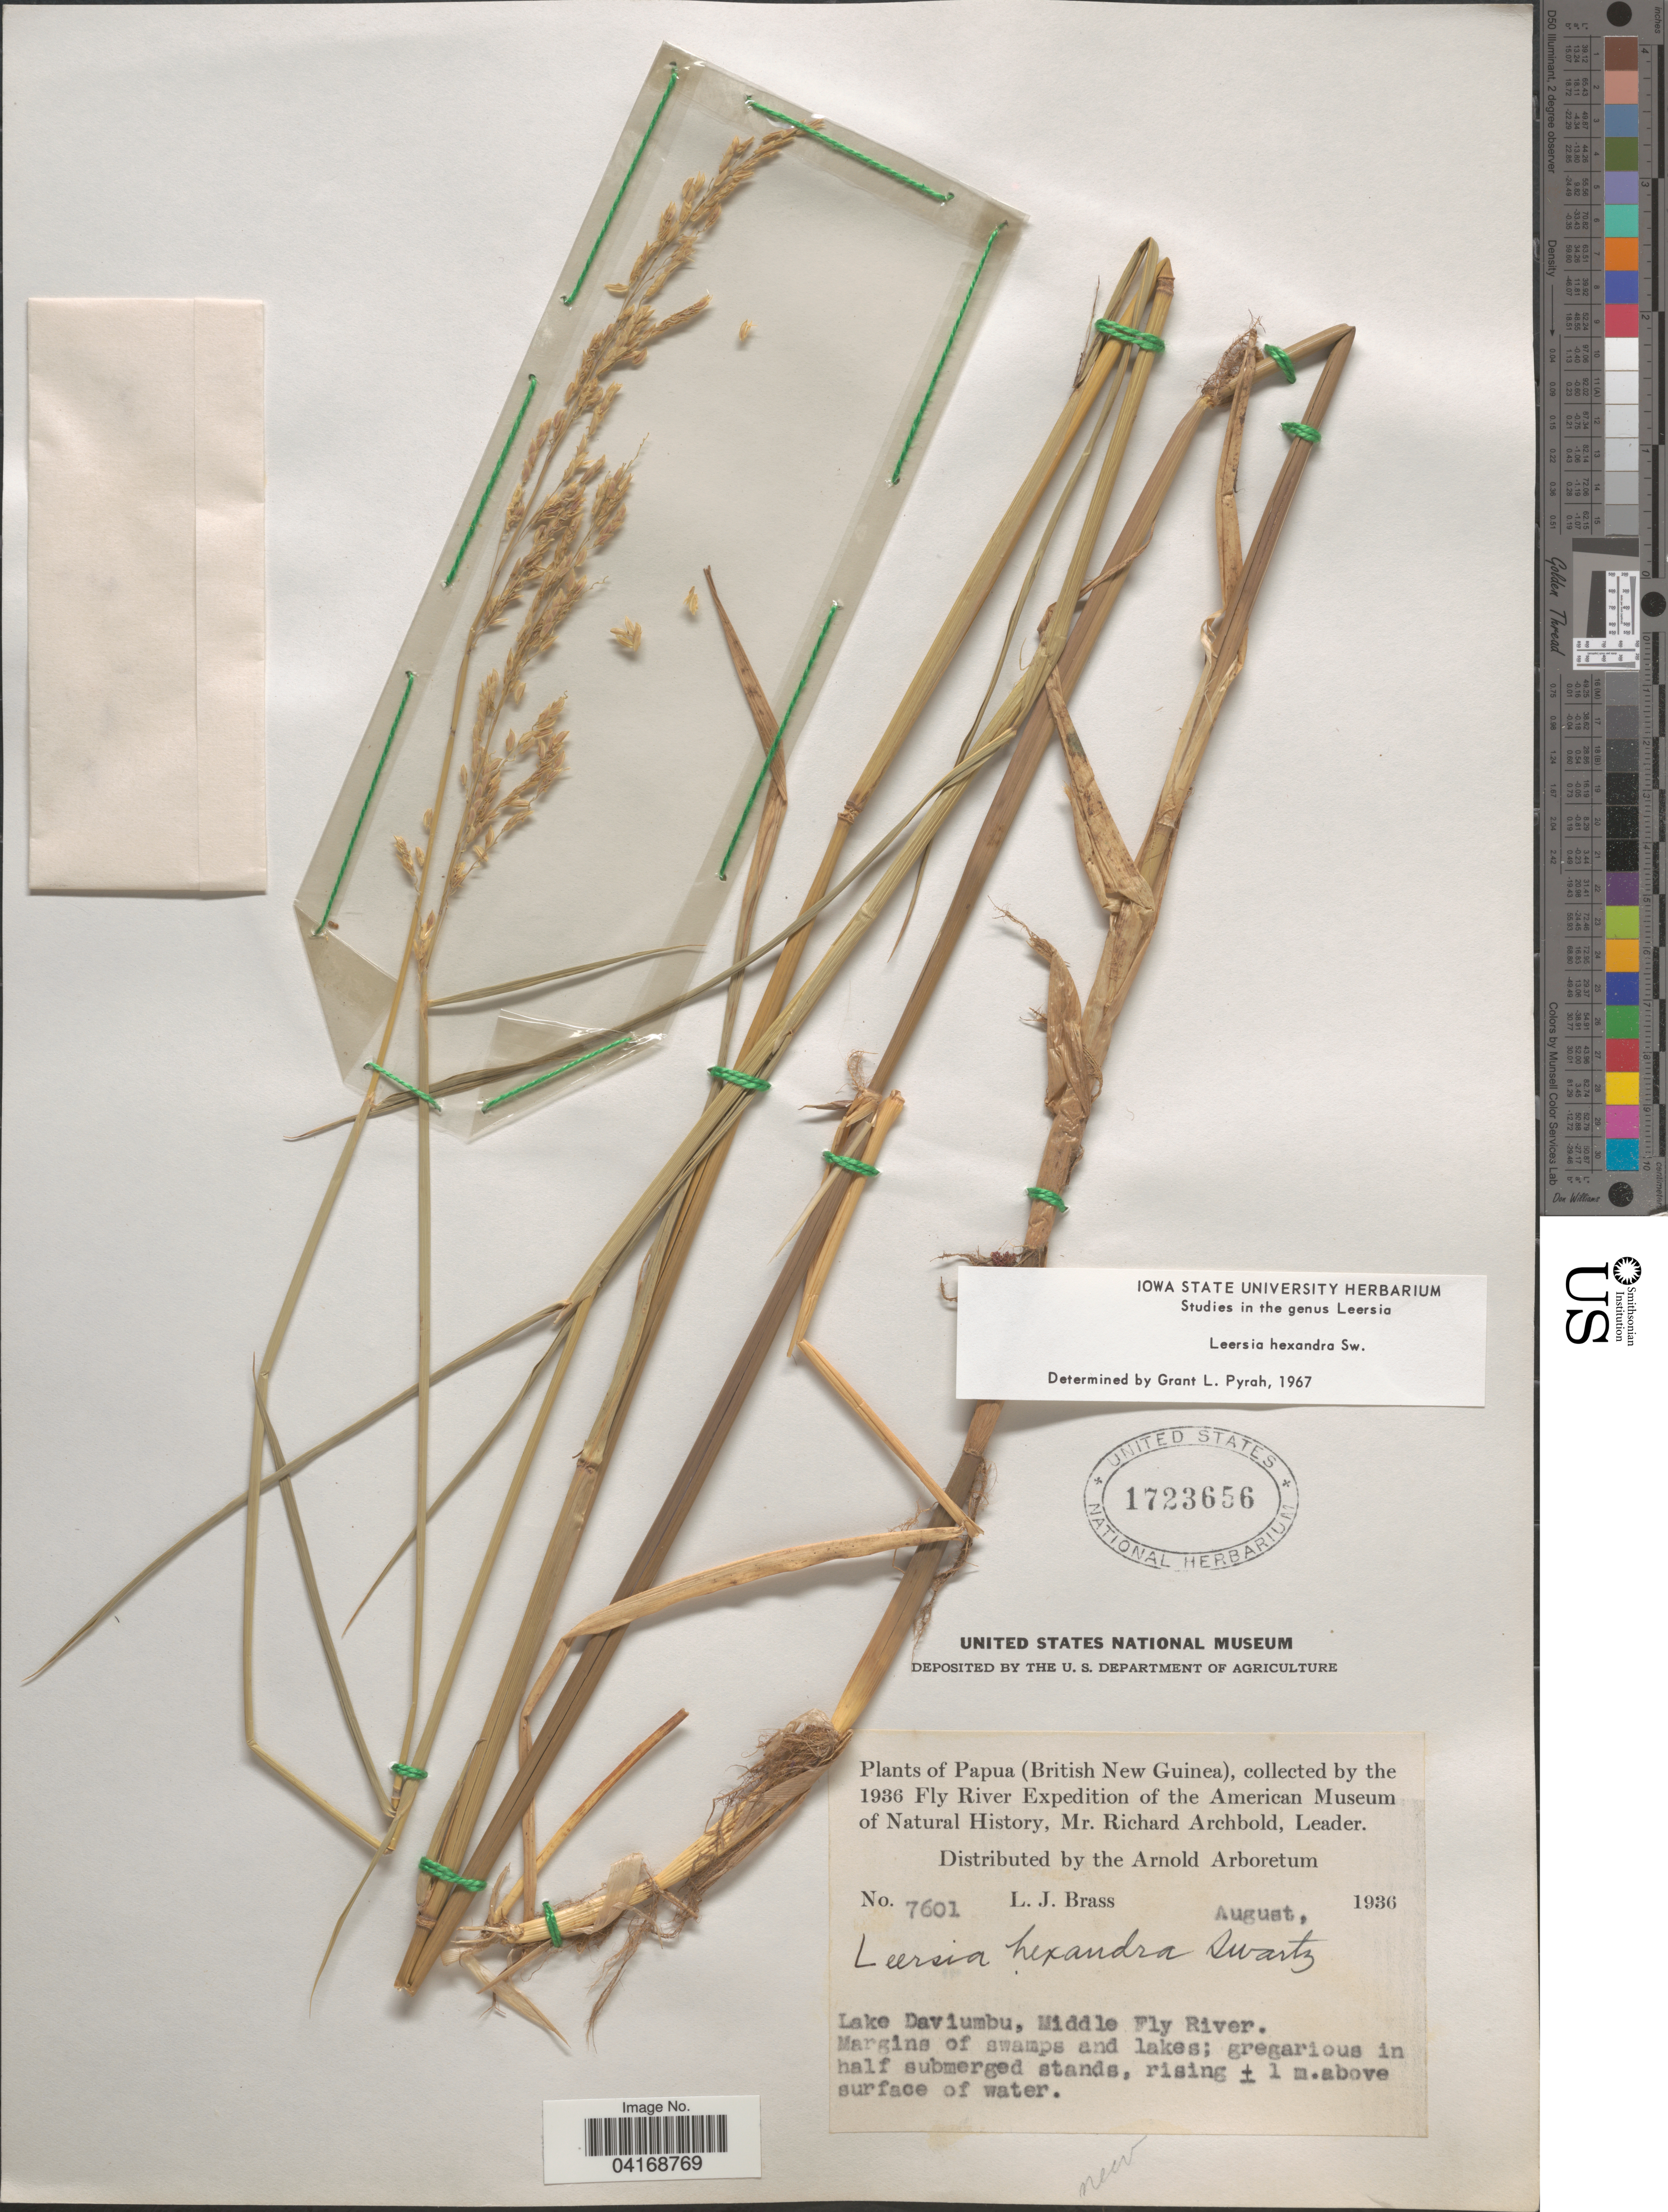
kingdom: Plantae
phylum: Tracheophyta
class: Liliopsida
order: Poales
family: Poaceae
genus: Leersia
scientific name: Leersia hexandra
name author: Sw.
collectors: L. J. Brass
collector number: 7601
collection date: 1936-08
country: Papua New Guinea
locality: (British New Guinea). The 1936 Fly River Expedition. Lake Daviumbu, Middle Fly River.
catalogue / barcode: US 1723656